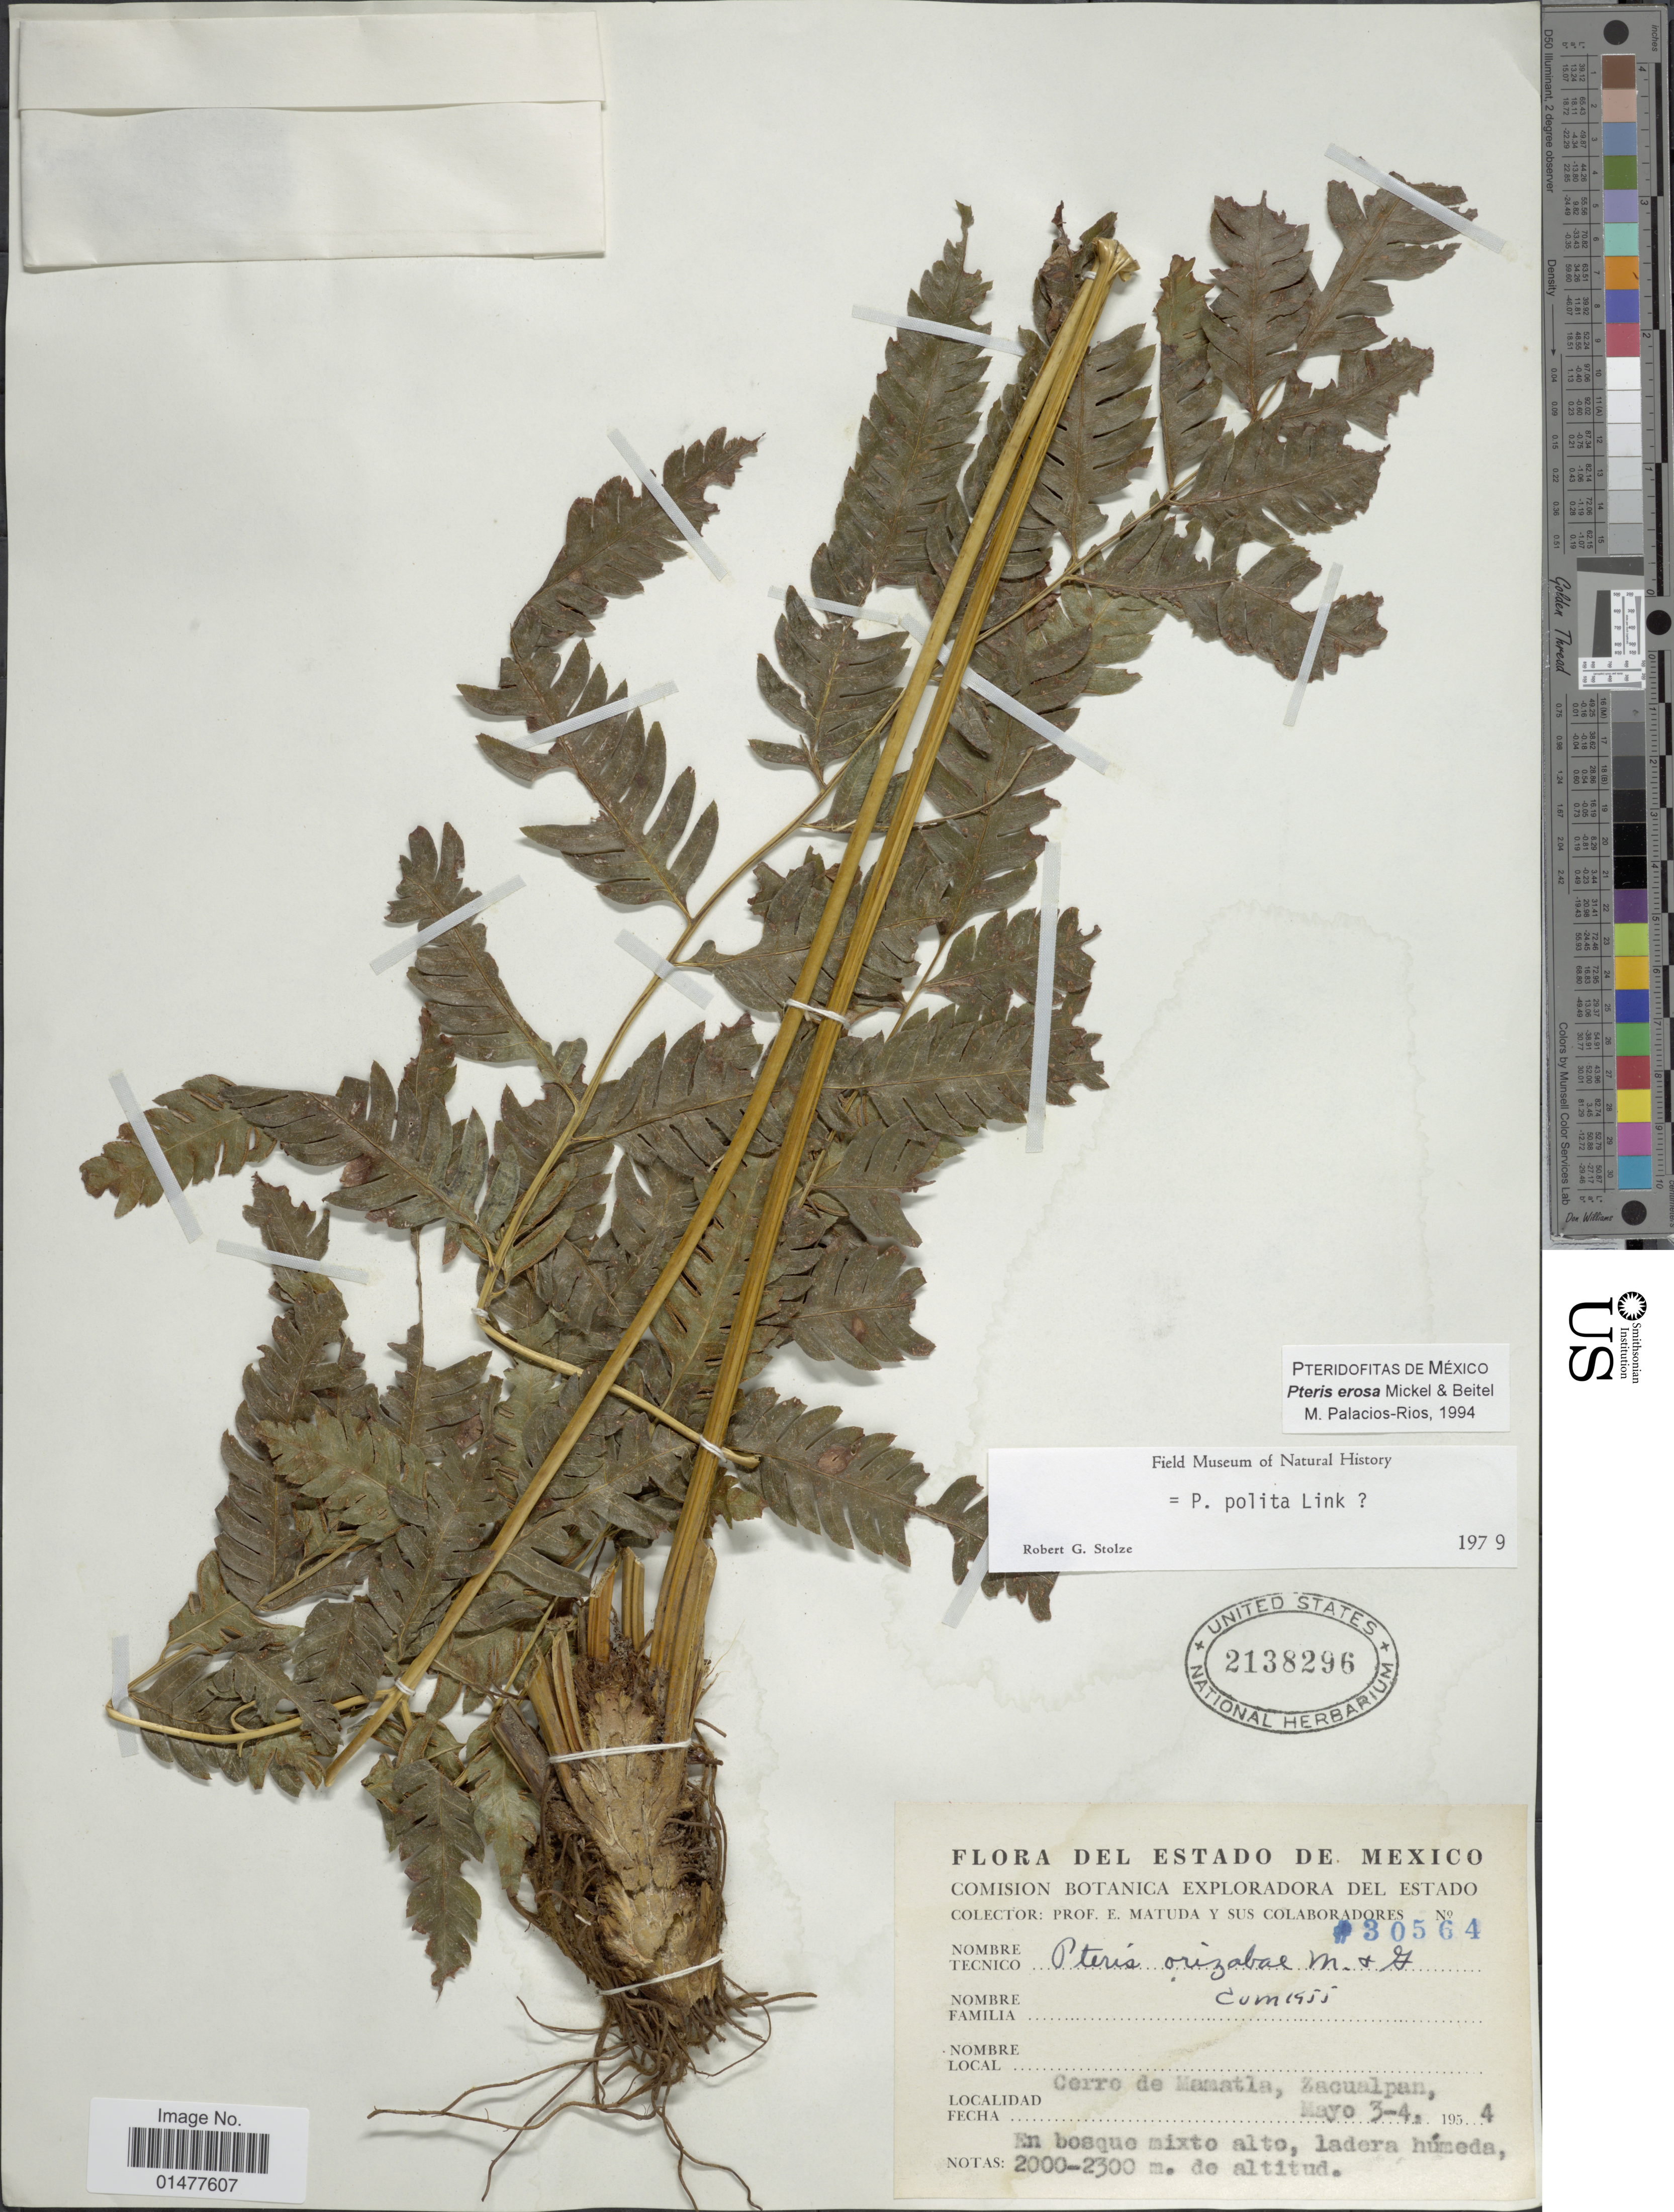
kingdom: Plantae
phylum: Tracheophyta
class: Polypodiopsida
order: Polypodiales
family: Pteridaceae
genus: Pteris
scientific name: Pteris erosa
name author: Mickel & Beitel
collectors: E. Matuda & et al.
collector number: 30564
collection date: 1954-05-03/1954-05-04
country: Mexico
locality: Del Estado, Cerro de Mamatla, Zacaulpan.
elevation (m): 2000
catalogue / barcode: US 2138296